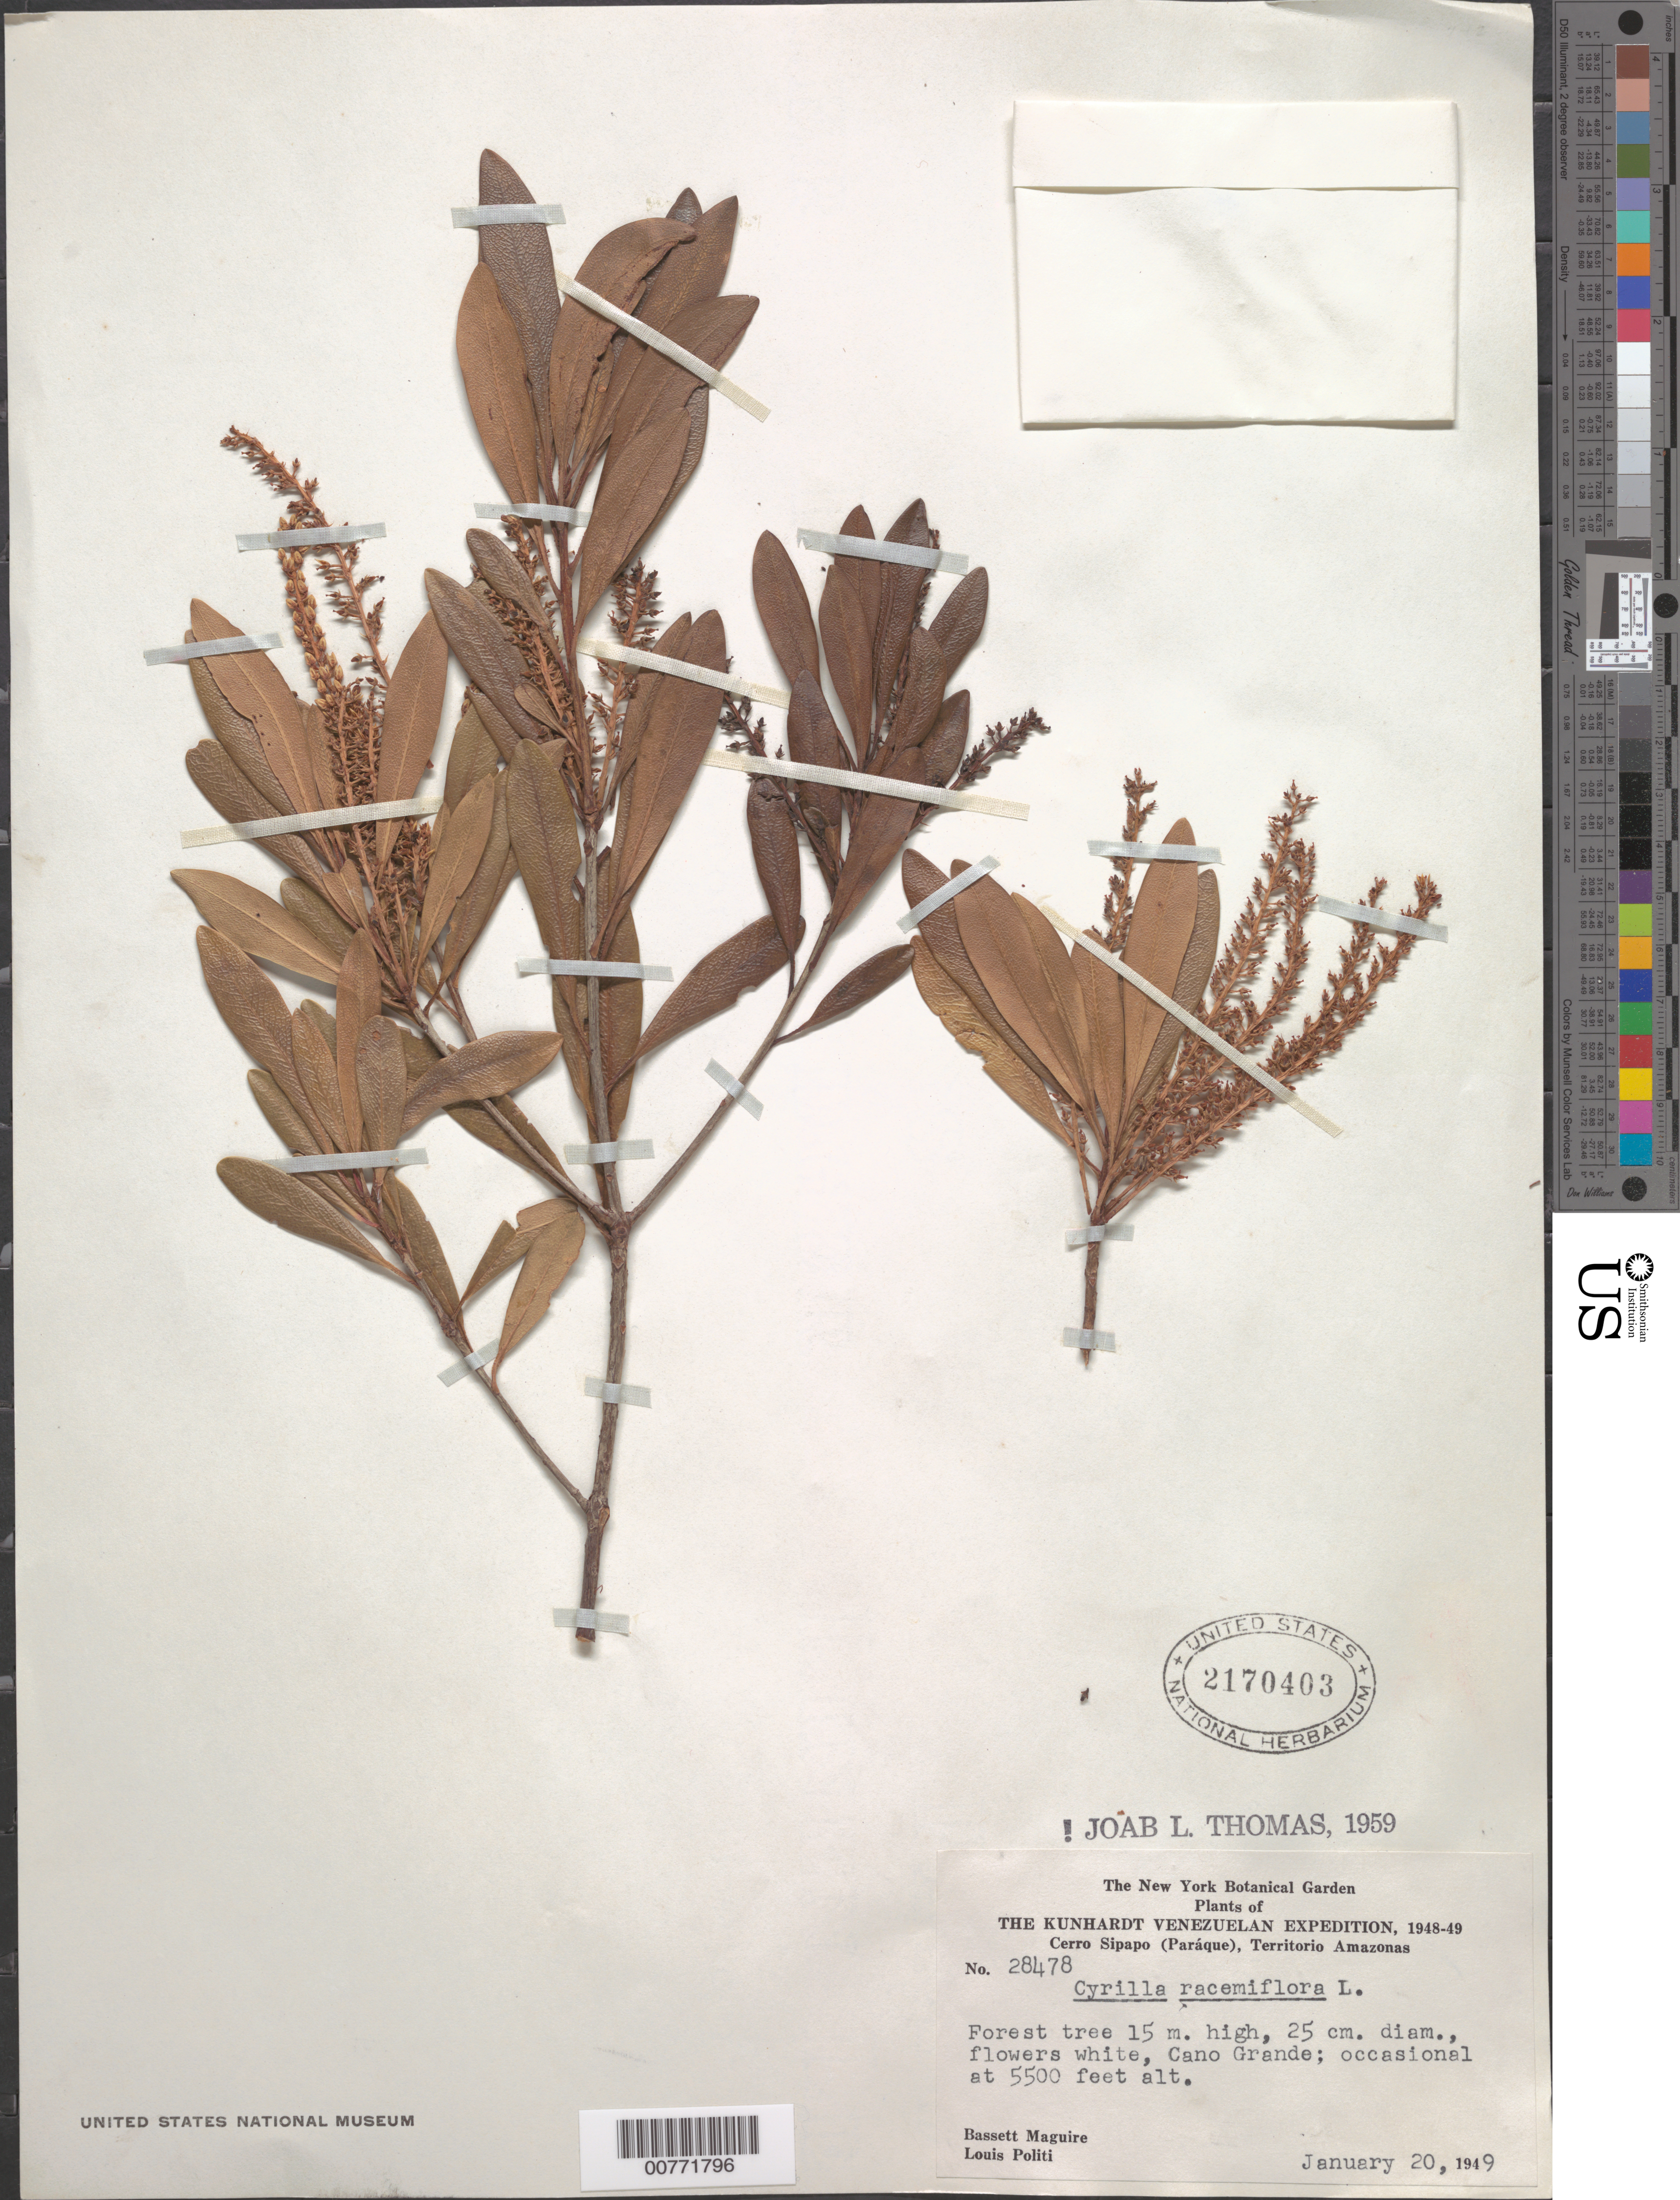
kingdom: Plantae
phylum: Tracheophyta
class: Magnoliopsida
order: Ericales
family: Cyrillaceae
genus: Cyrilla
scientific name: Cyrilla racemiflora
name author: L.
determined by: Thomas, J. L.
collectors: B. Maguire & L. Politi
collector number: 28478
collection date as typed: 20-Jan-49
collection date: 1949-01-20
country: Venezuela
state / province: Amazonas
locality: Cerro Sipapo (Paráque), Caño Grande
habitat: Forest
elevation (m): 1676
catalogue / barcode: US 2170403